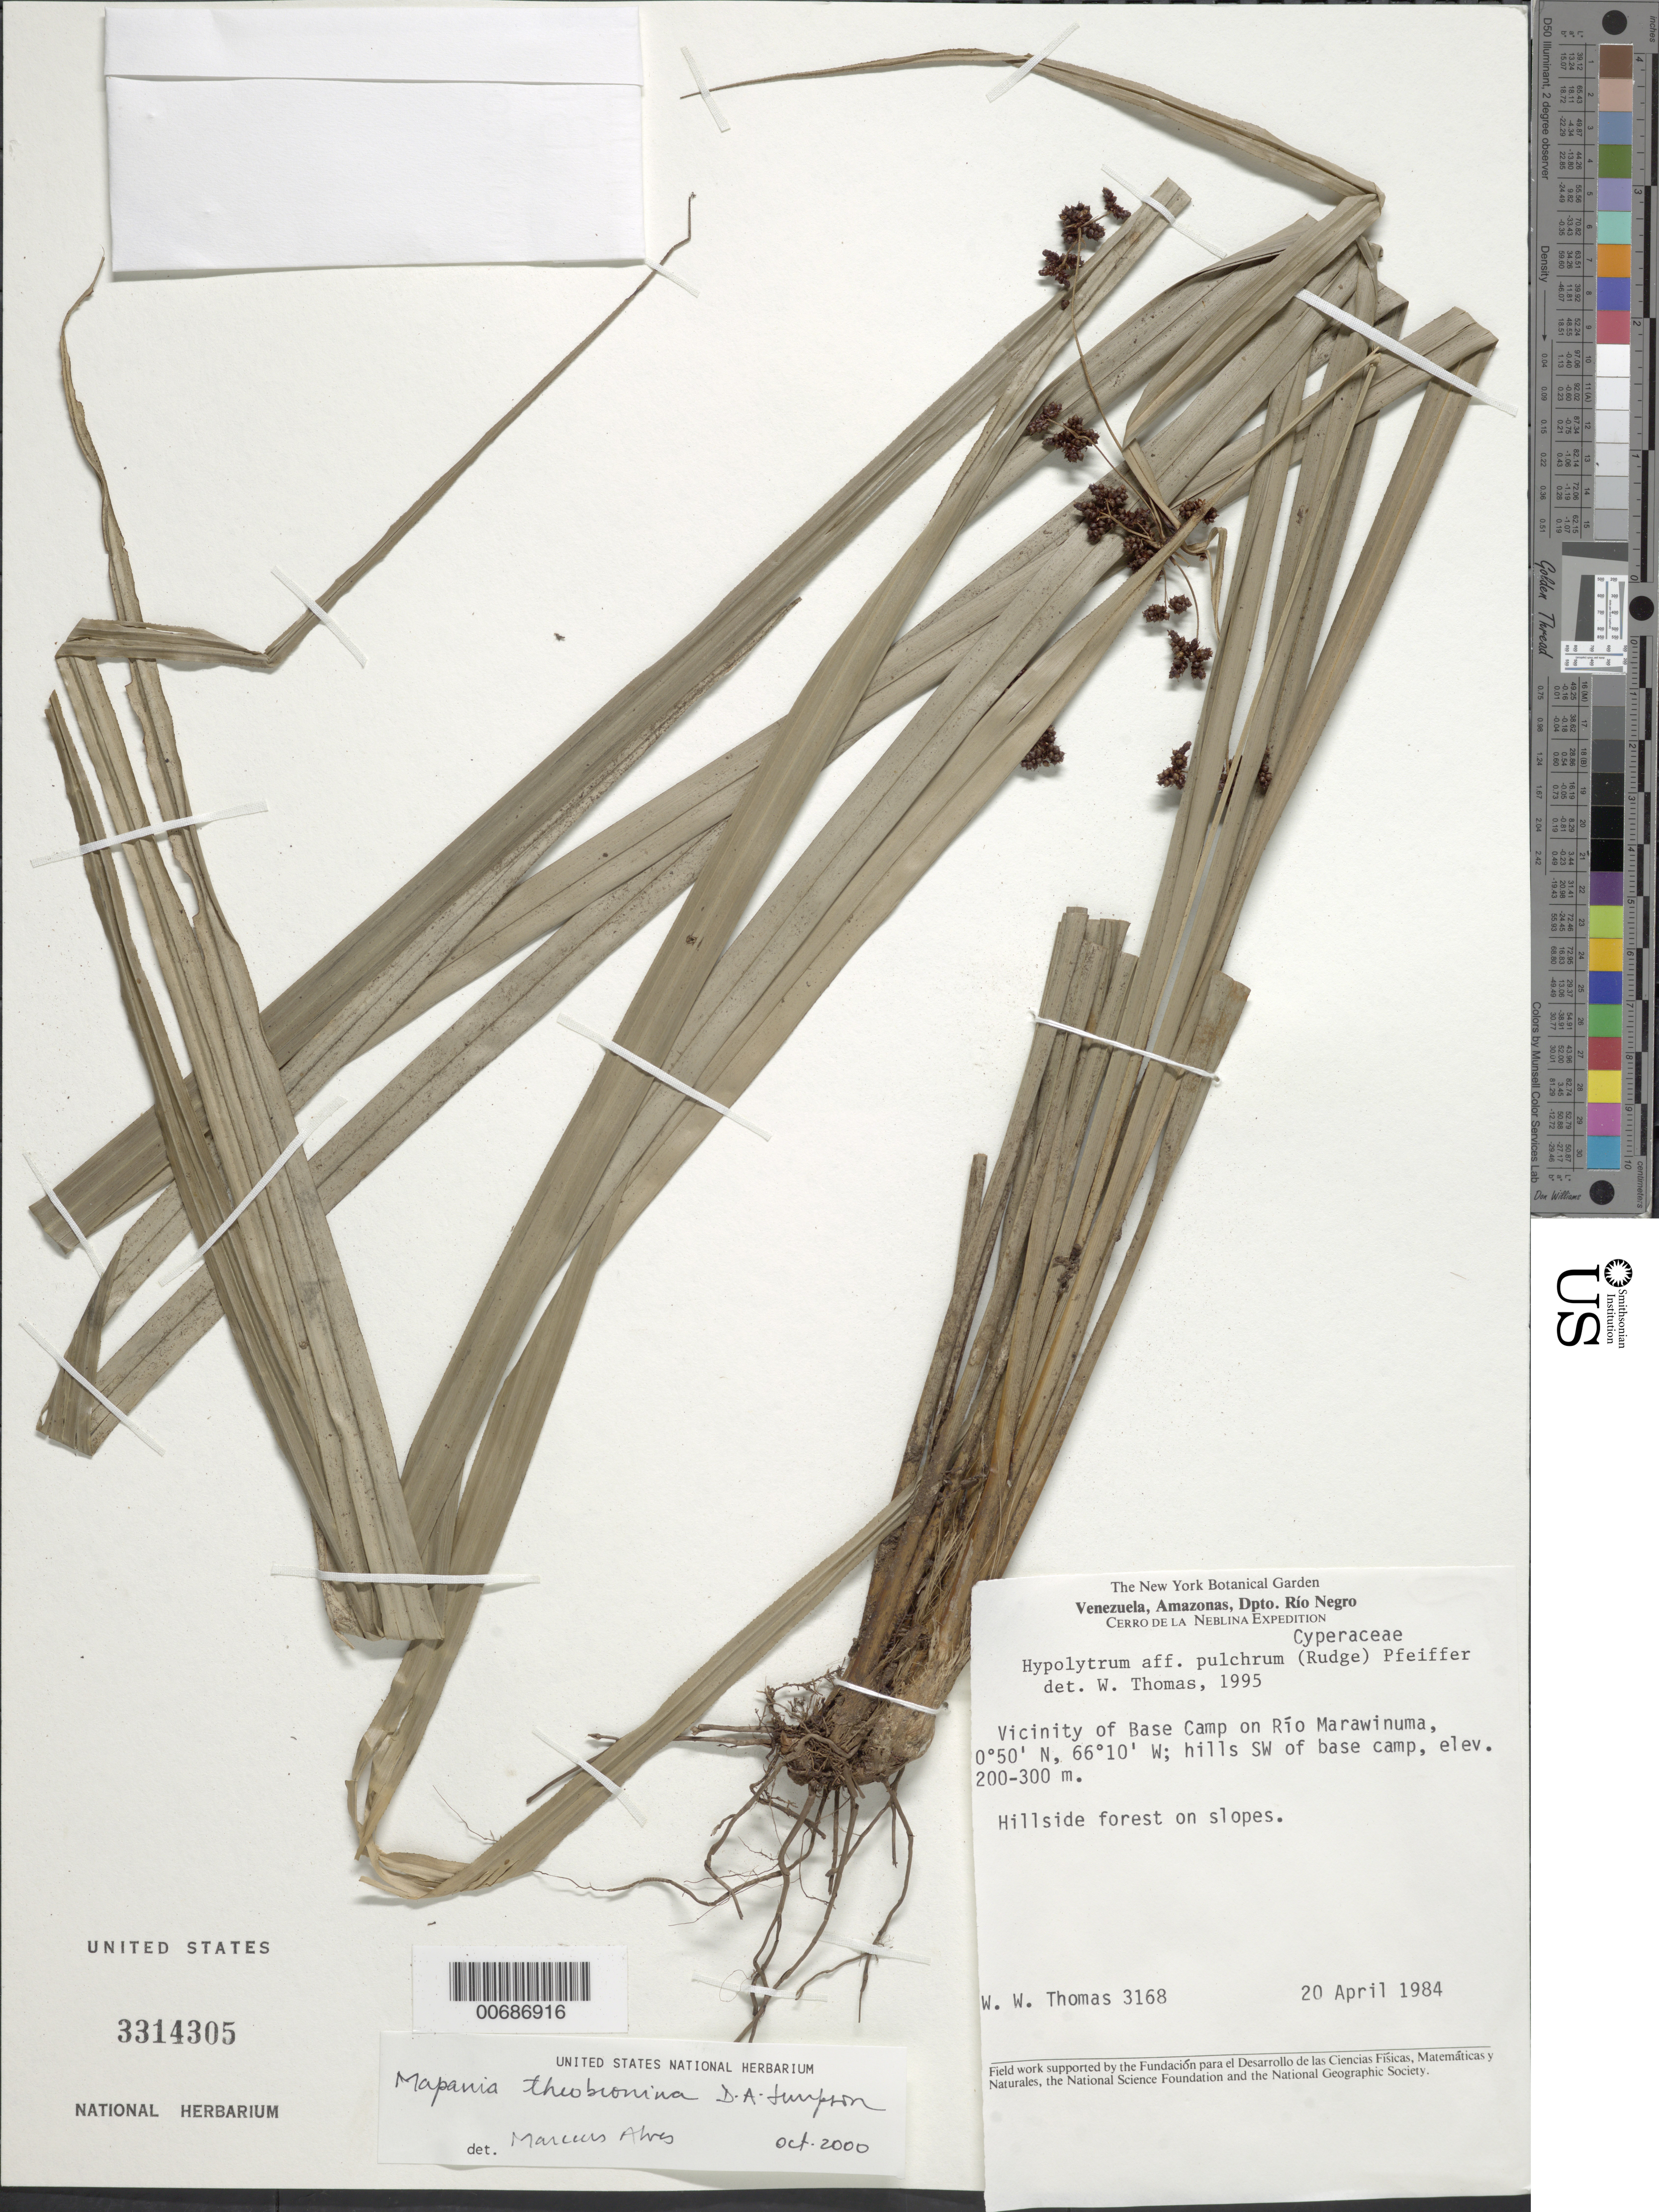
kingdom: Plantae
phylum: Tracheophyta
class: Liliopsida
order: Poales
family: Cyperaceae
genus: Mapania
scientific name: Mapania theobromina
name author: D.A. Simpson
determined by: Alves, M. V. da S.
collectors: W. W. Thomas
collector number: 3168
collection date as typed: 20-Apr-84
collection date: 1984-04-20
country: Venezuela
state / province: Amazonas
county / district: Río Negro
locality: Cerro de la Neblina Base Camp, Río Mawarinuma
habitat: Hillside forest on slopes.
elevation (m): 200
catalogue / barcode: US 3314305